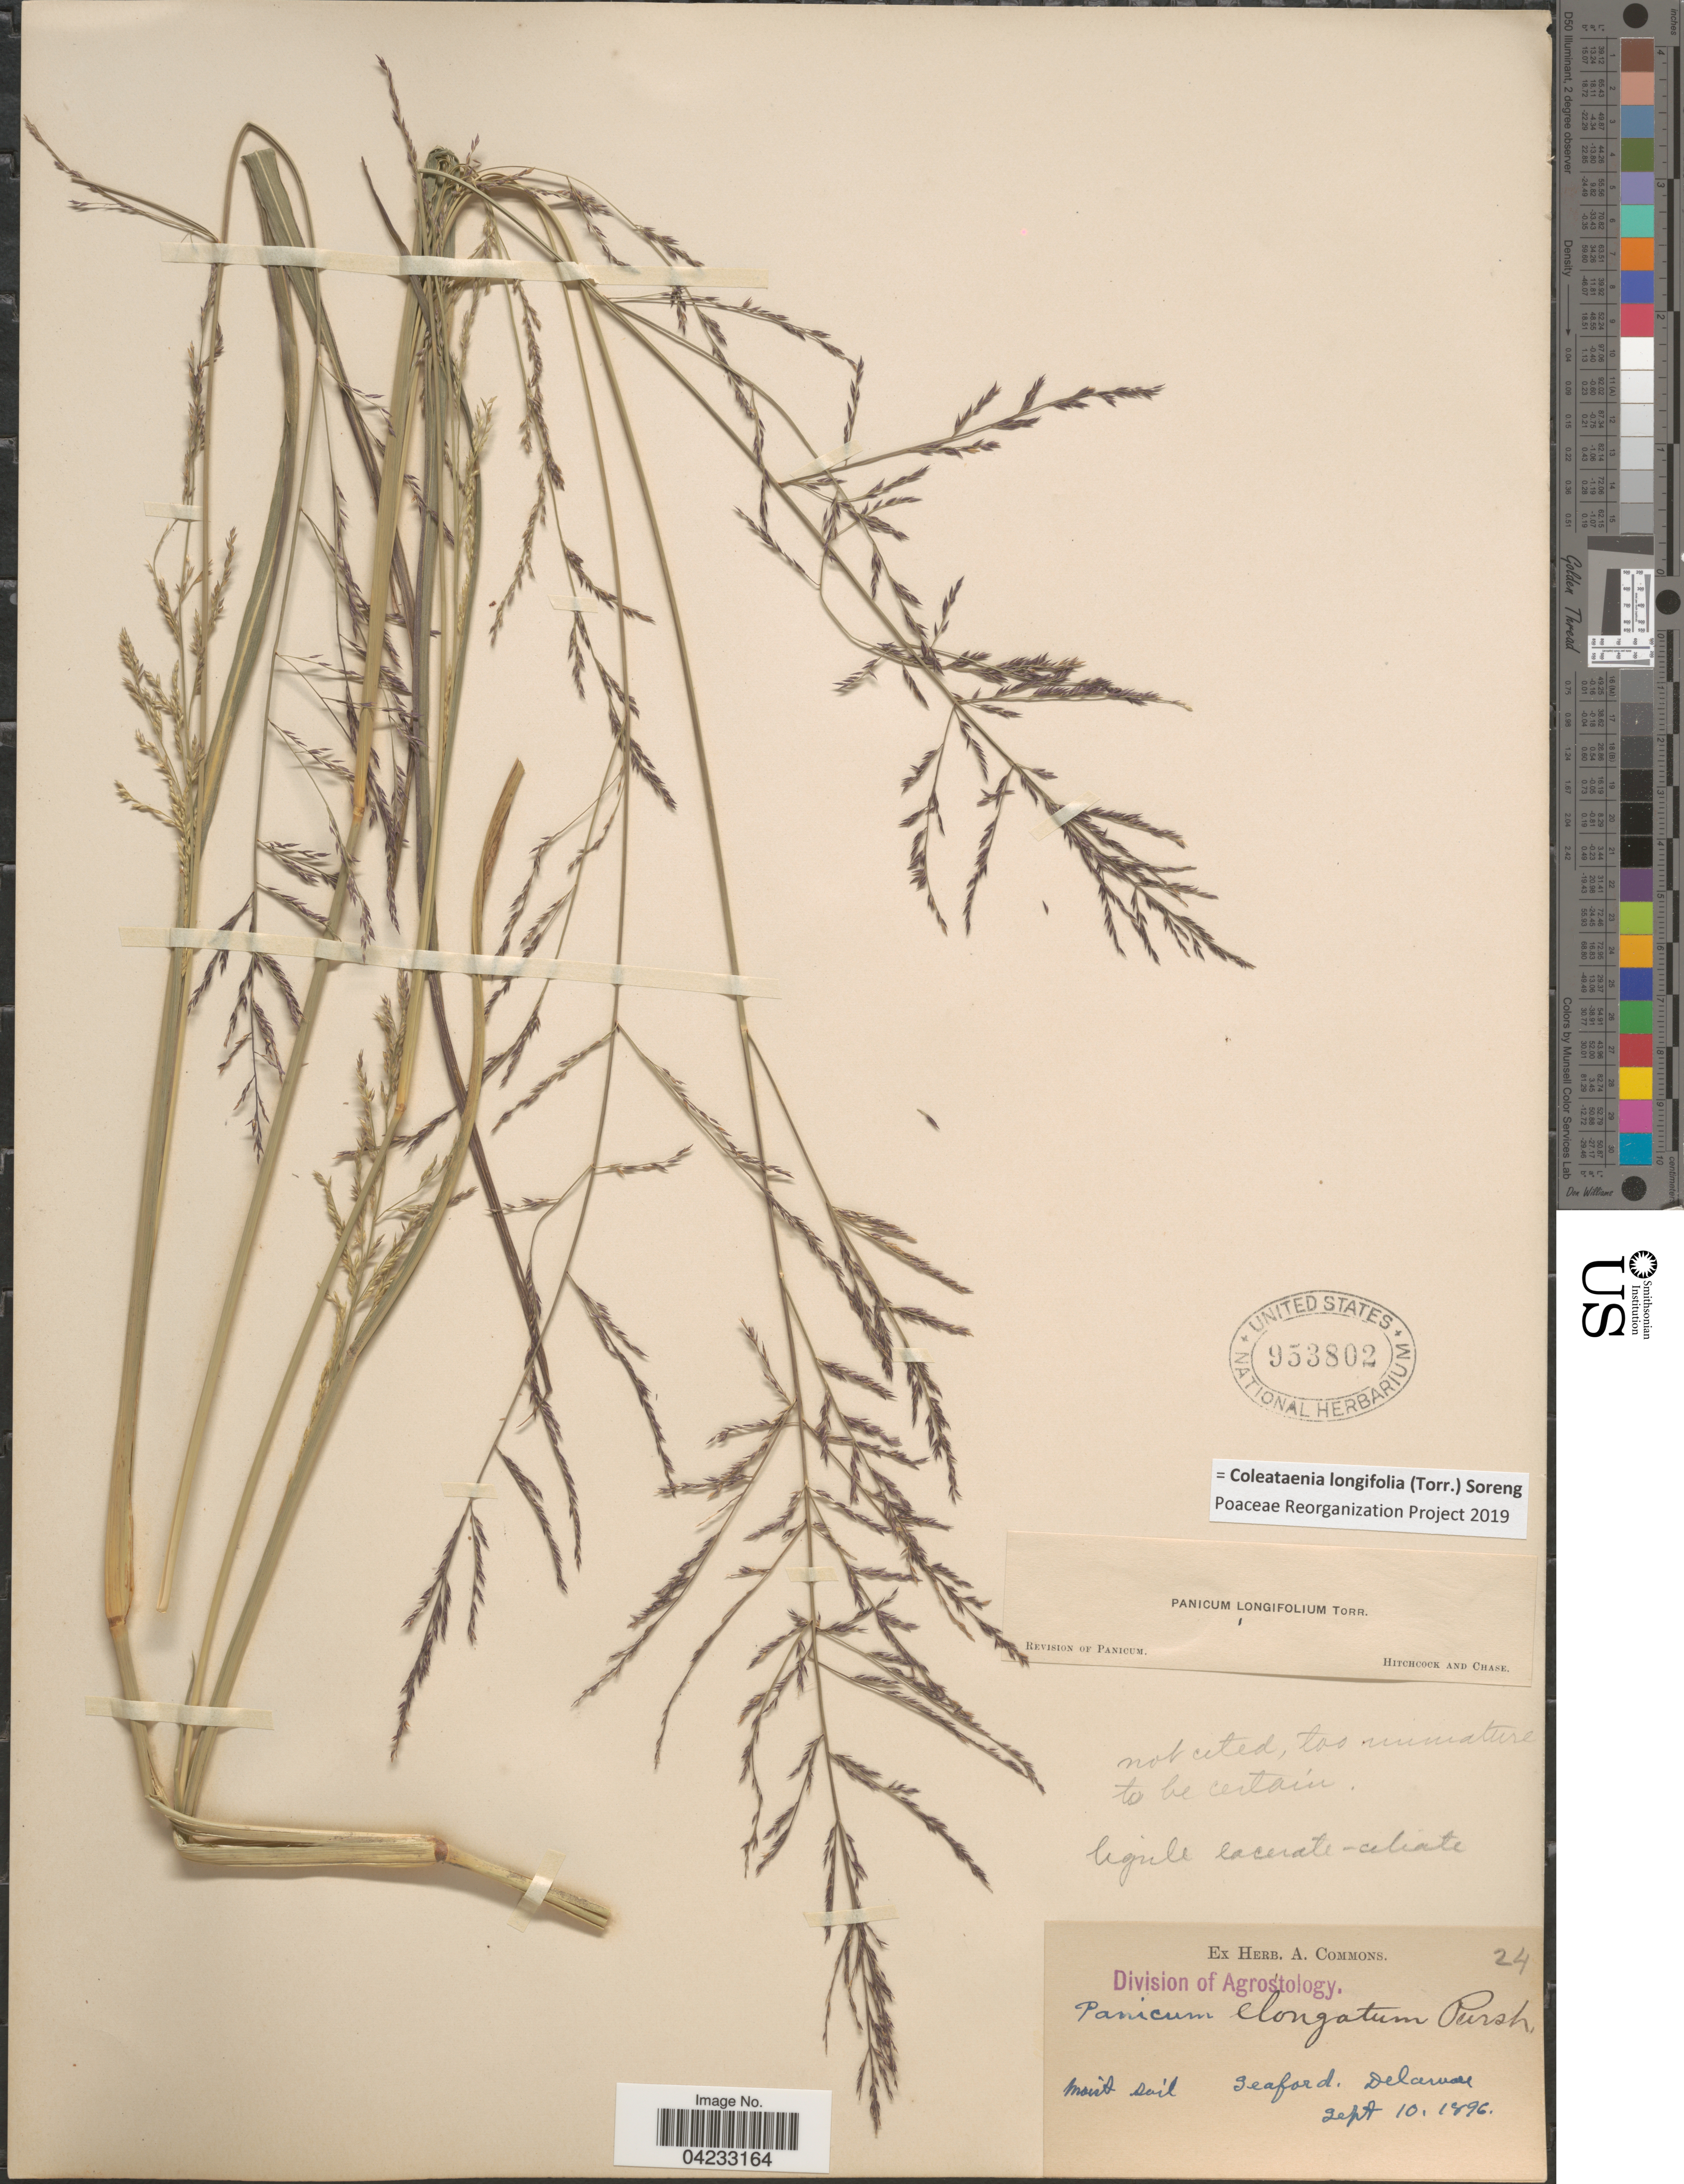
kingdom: Plantae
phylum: Tracheophyta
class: Liliopsida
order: Poales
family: Poaceae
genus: Coleataenia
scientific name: Coleataenia longifolia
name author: (Torr.) Soreng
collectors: ex herb. A. Commons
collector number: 24?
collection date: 1896-09-10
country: United States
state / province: Delaware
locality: Moist soil. Seaford.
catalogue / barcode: US 953802